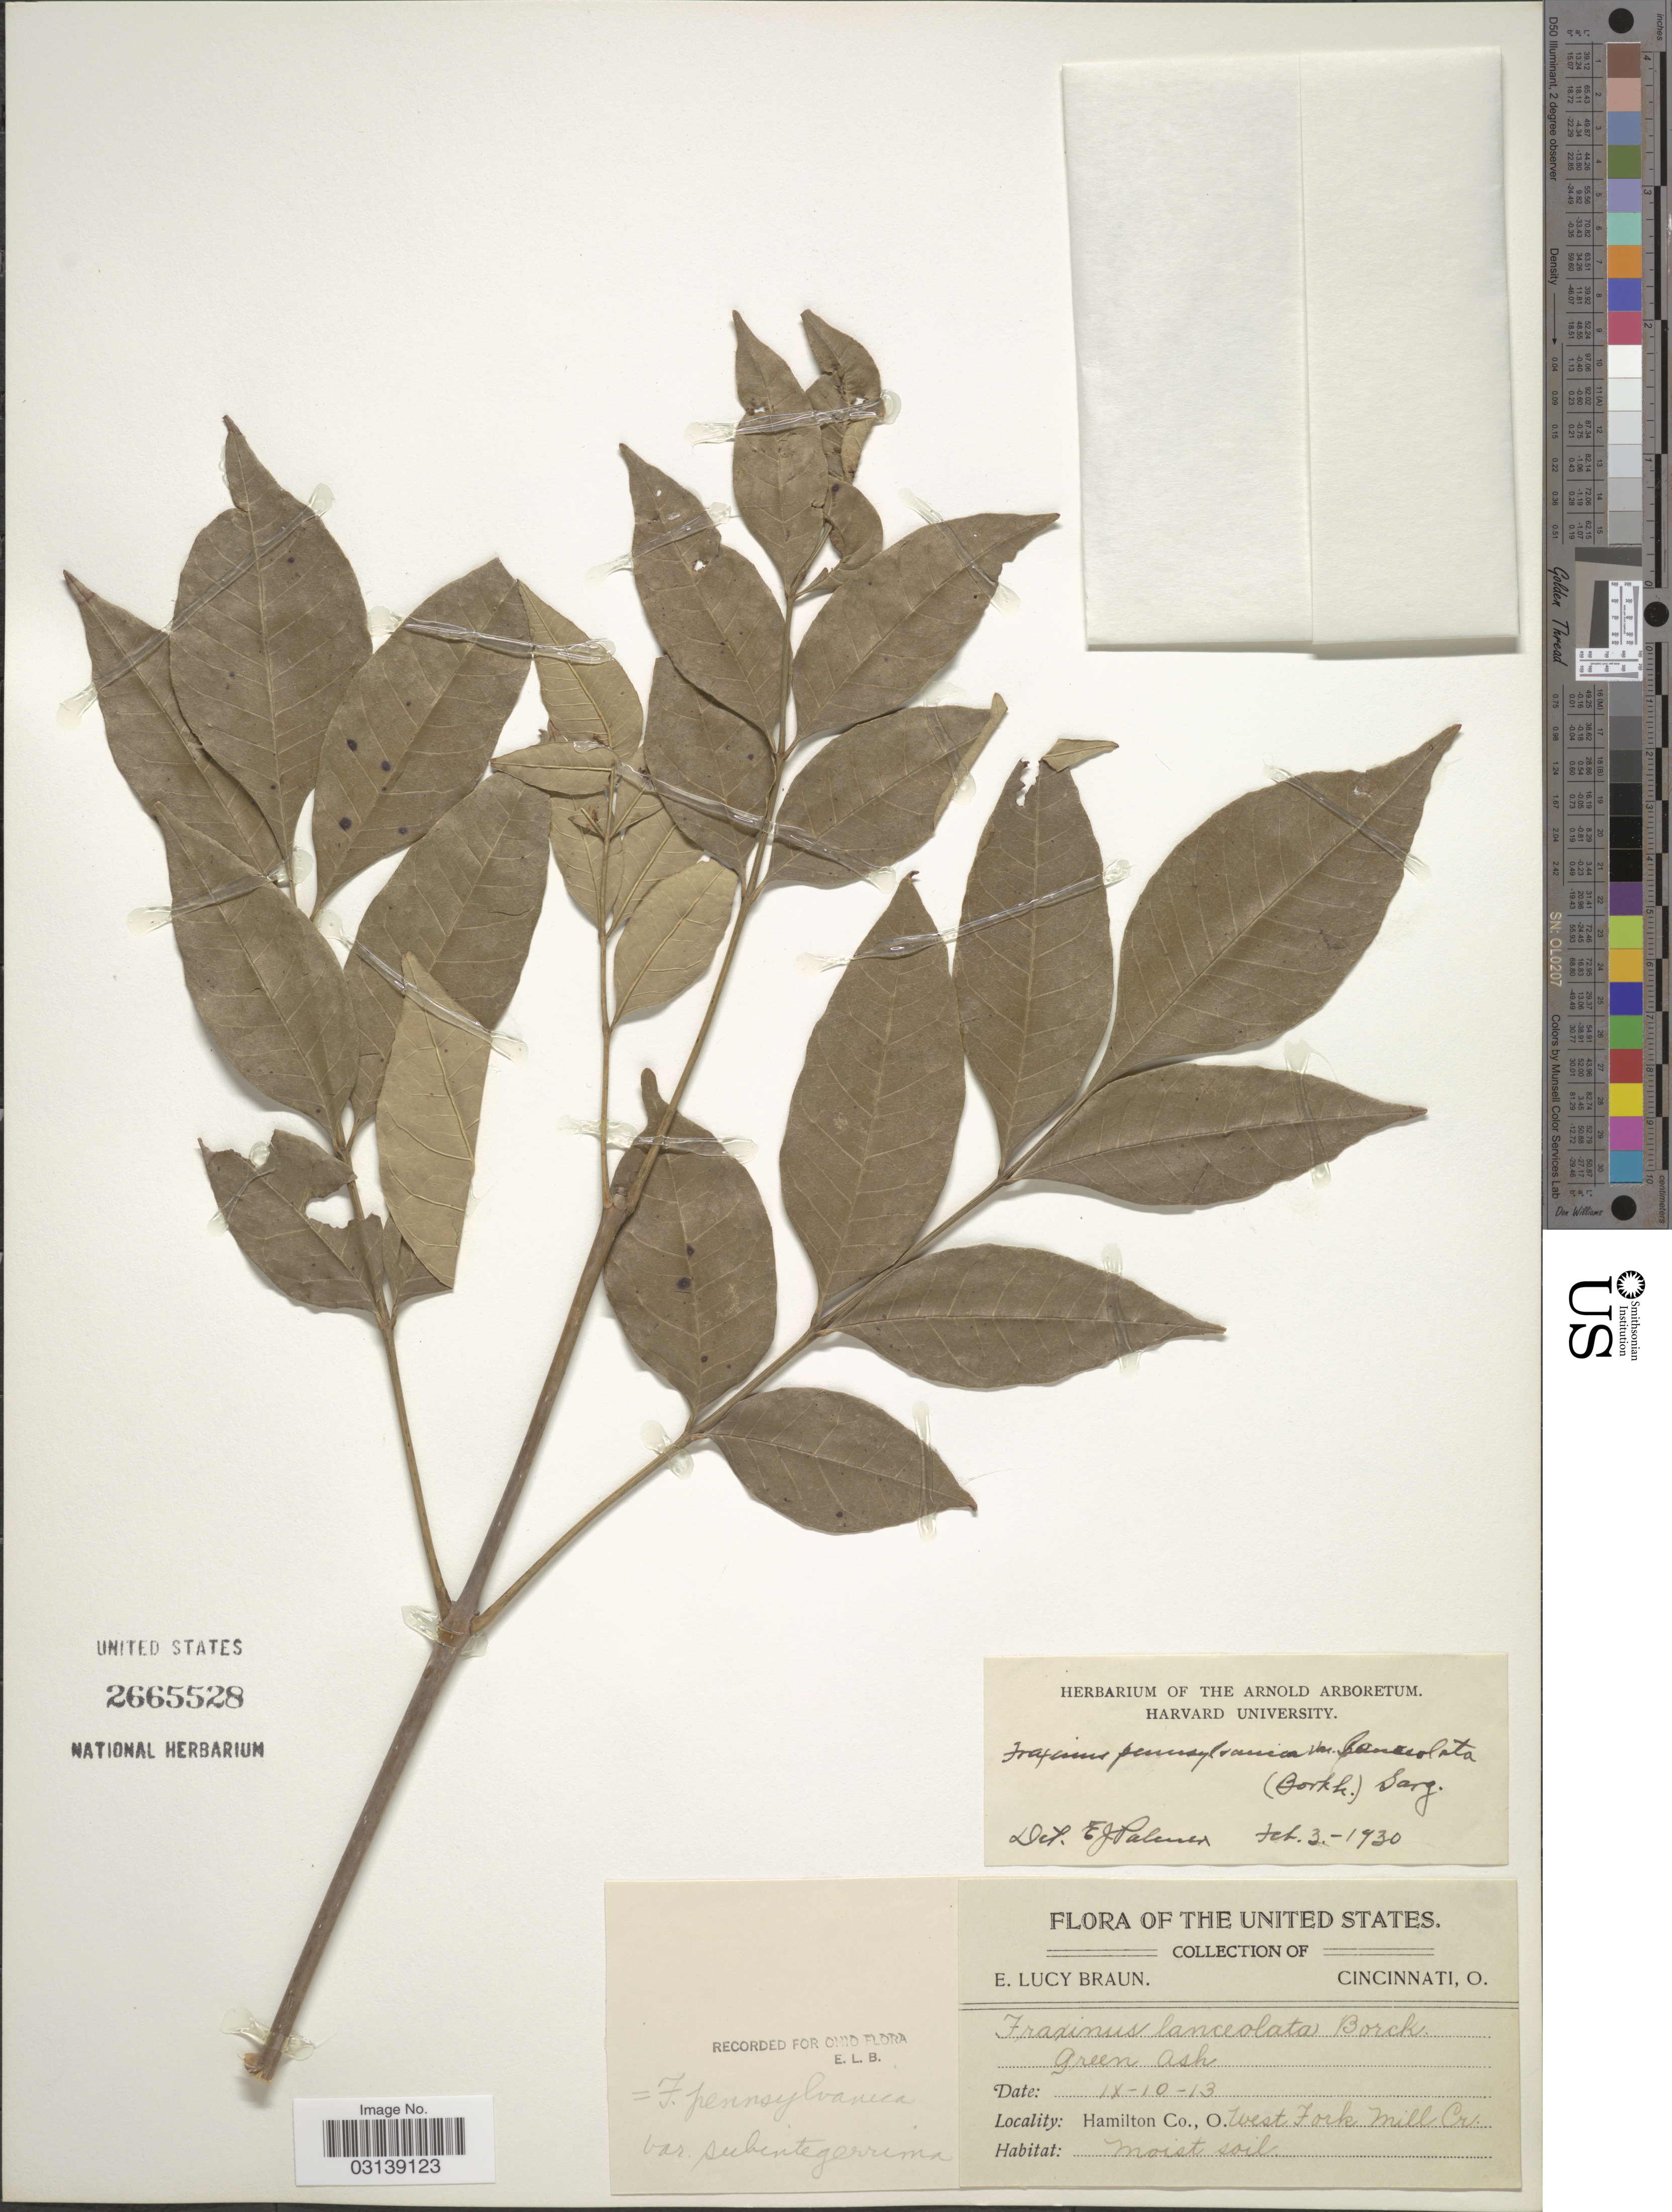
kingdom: Plantae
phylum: Tracheophyta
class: Magnoliopsida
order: Lamiales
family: Oleaceae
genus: Fraxinus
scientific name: Fraxinus pennsylvanica var. lanceolata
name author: Sarg.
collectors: E. Braun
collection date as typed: Transcribed d/m/y: 10/9/13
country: United States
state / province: Ohio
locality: Hamilton Co., O. West Fork Mill Cr.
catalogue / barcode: US 2665528